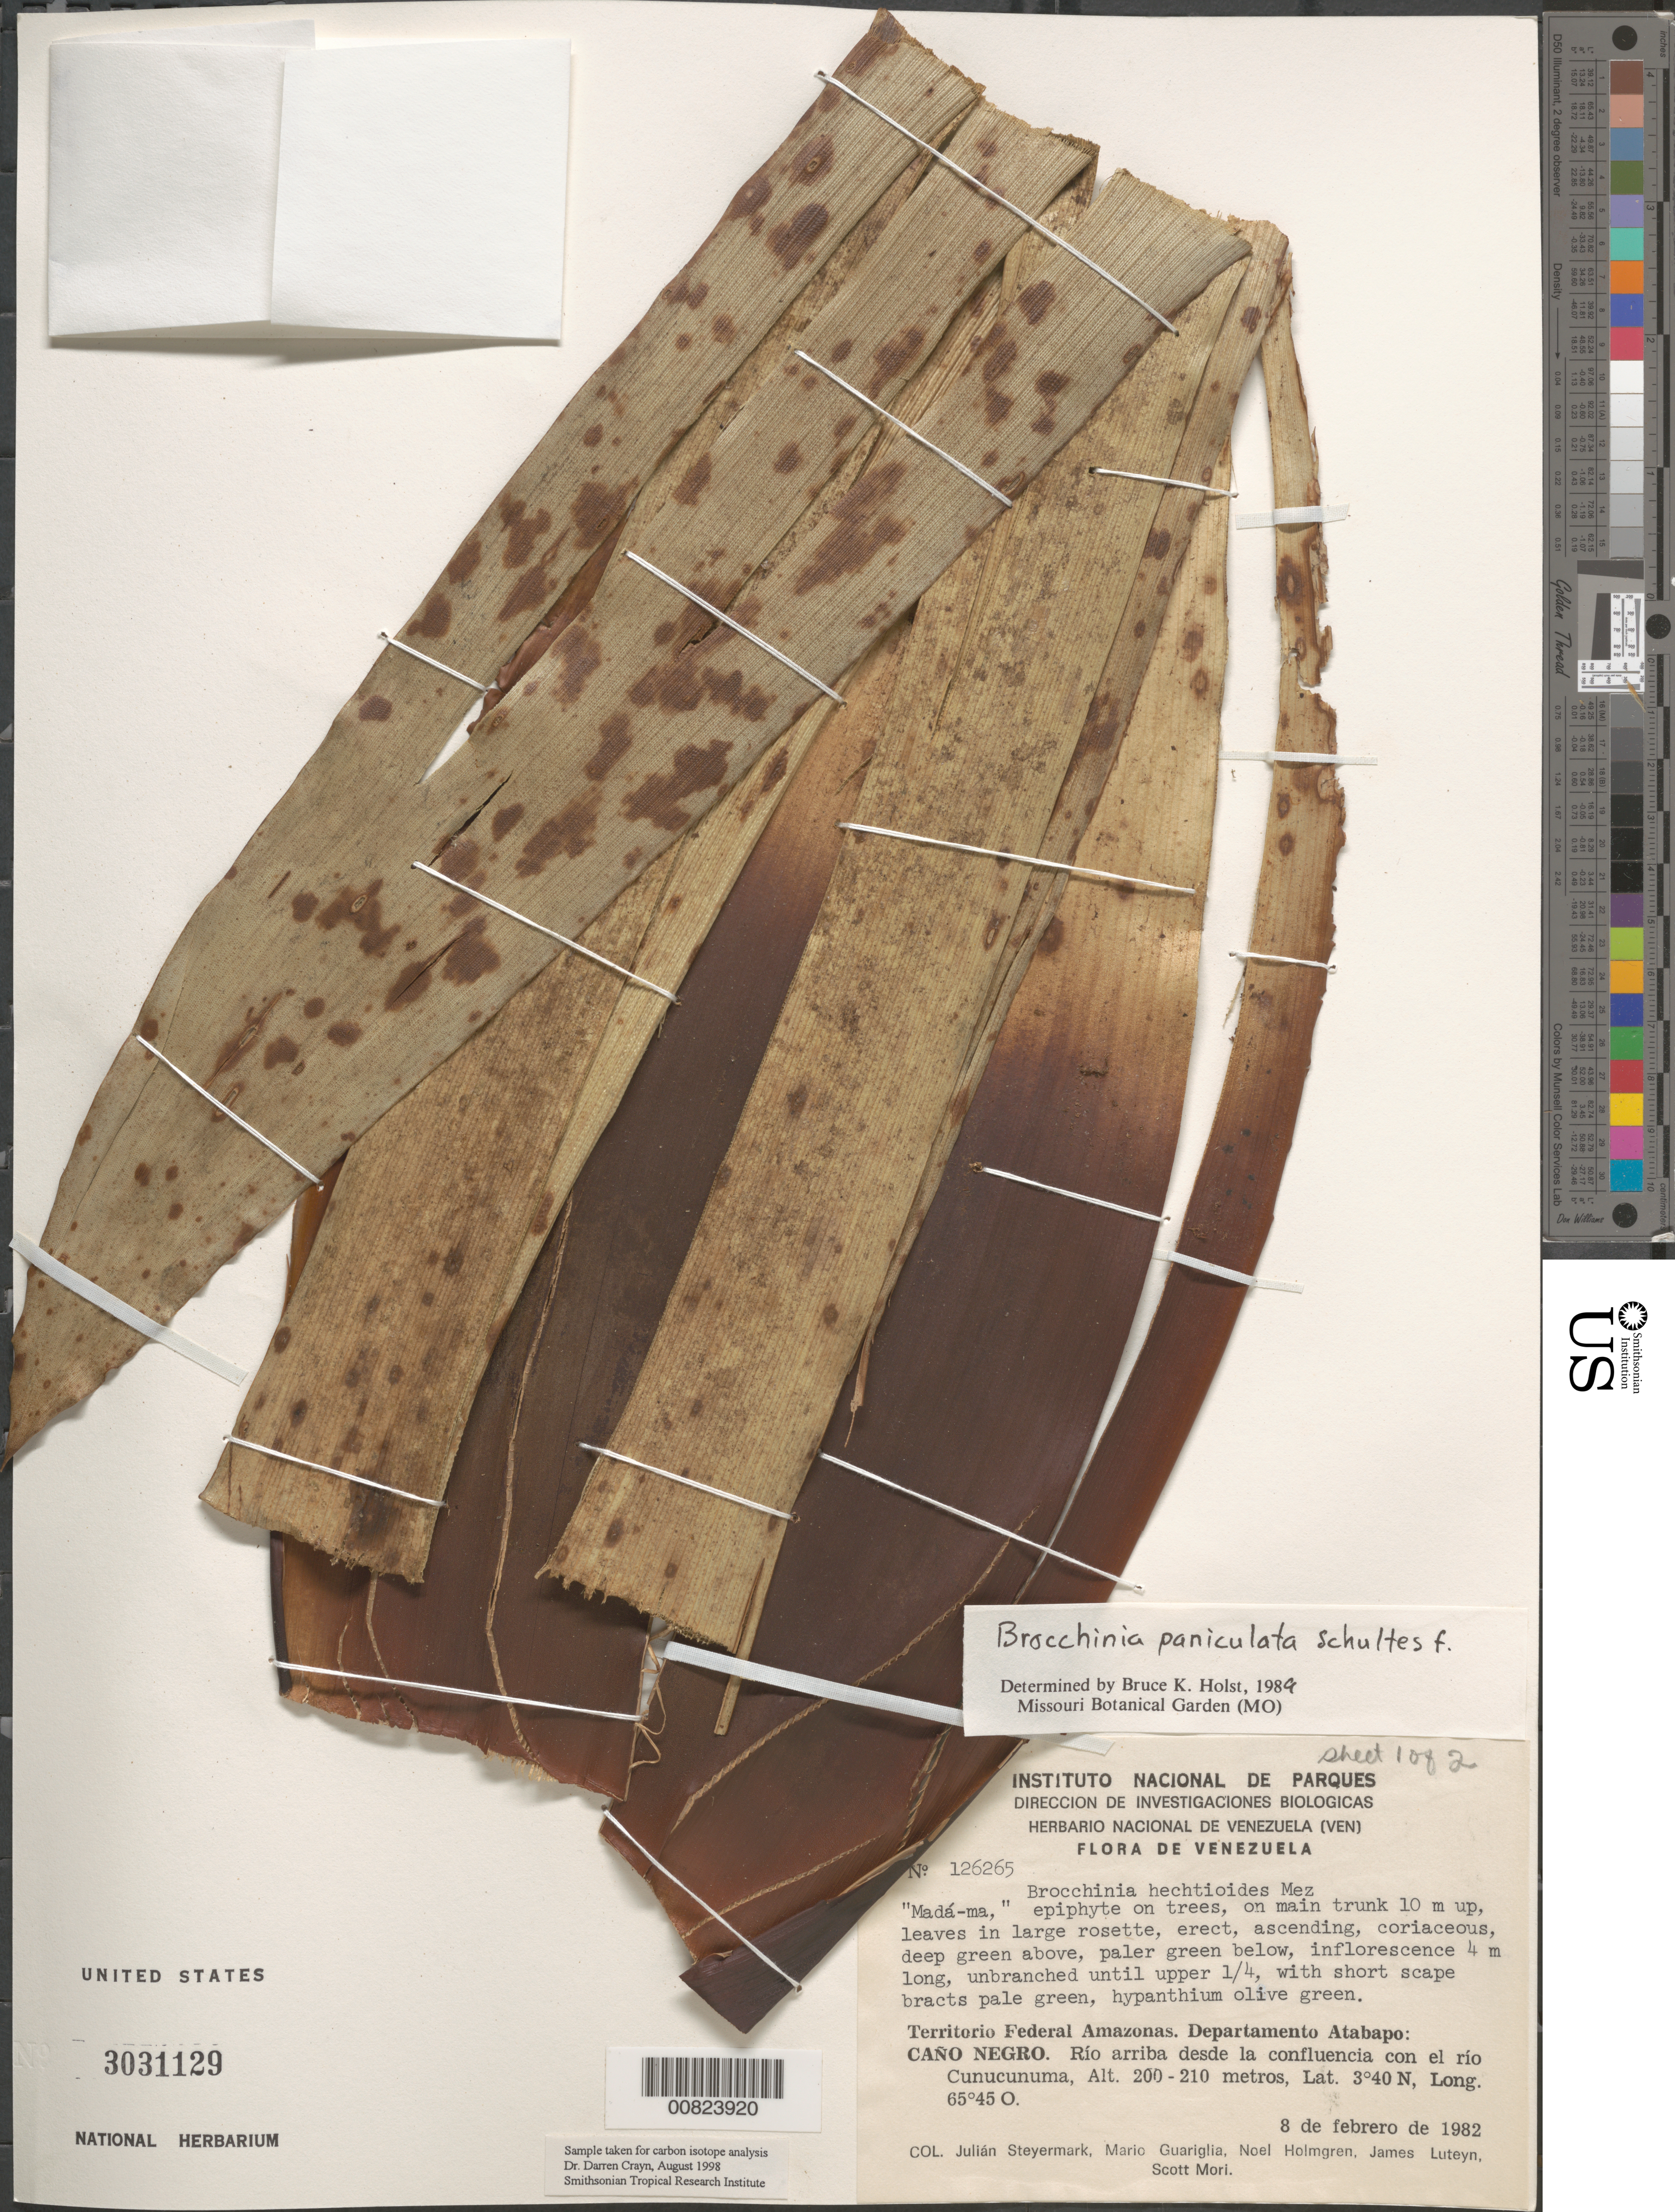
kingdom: Plantae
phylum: Tracheophyta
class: Liliopsida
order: Poales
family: Bromeliaceae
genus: Brocchinia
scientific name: Brocchinia paniculata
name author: Schult. f.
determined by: Smith, Lyman B., (US), NMNH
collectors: J. Steyermark, M. Guariglia P., N. H. Holmgren, J. L. Luteyn & S. Mori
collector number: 126265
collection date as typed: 8-Feb-82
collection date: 1982-02-08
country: Venezuela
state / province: Amazonas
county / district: Atabapo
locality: Caño Negro, río arriba desde la confluencia con el río Cunucunuma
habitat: On trees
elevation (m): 200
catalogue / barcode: US 3031129